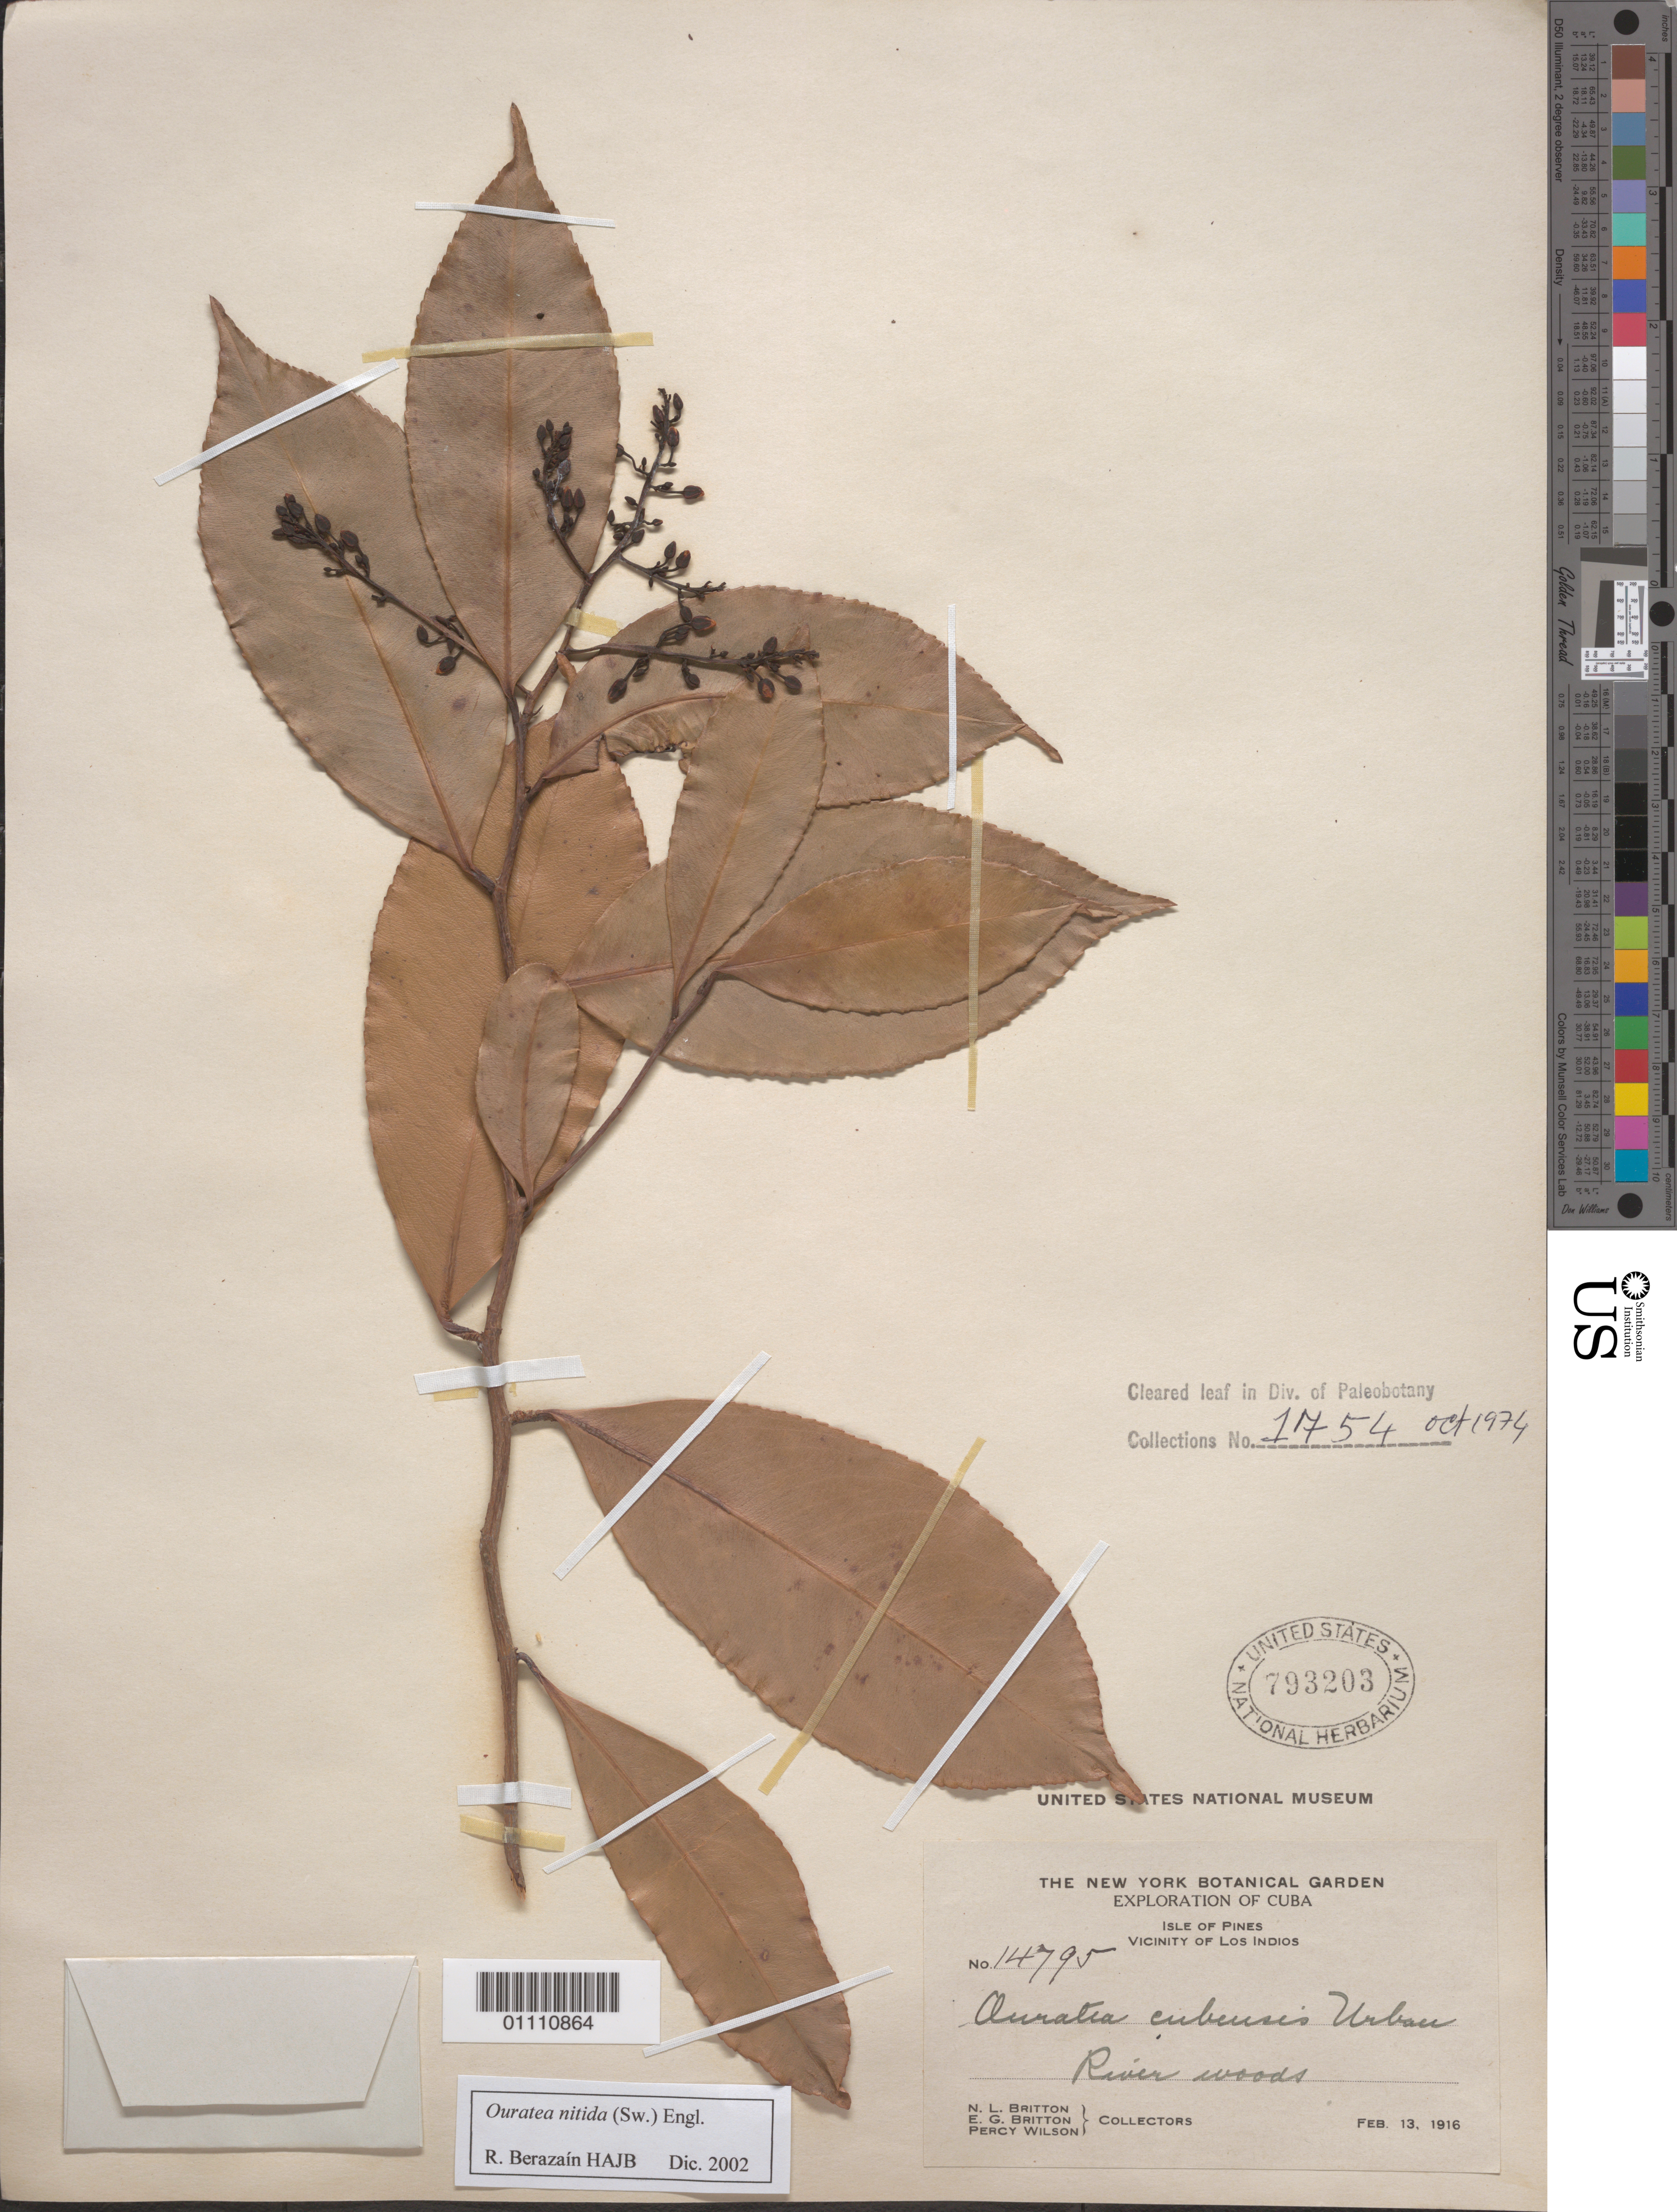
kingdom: Plantae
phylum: Tracheophyta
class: Magnoliopsida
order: Malpighiales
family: Ochnaceae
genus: Ouratea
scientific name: Ouratea nitida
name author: (Sw.) Engl.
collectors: N. Britton, E. G. Britton & P. Wilson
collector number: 14795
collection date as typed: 13 Feb 1916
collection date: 1916-02-13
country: Cuba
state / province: Isla de La Juventud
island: Isla de la Juventud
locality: Isle of Pines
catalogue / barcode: US 793203